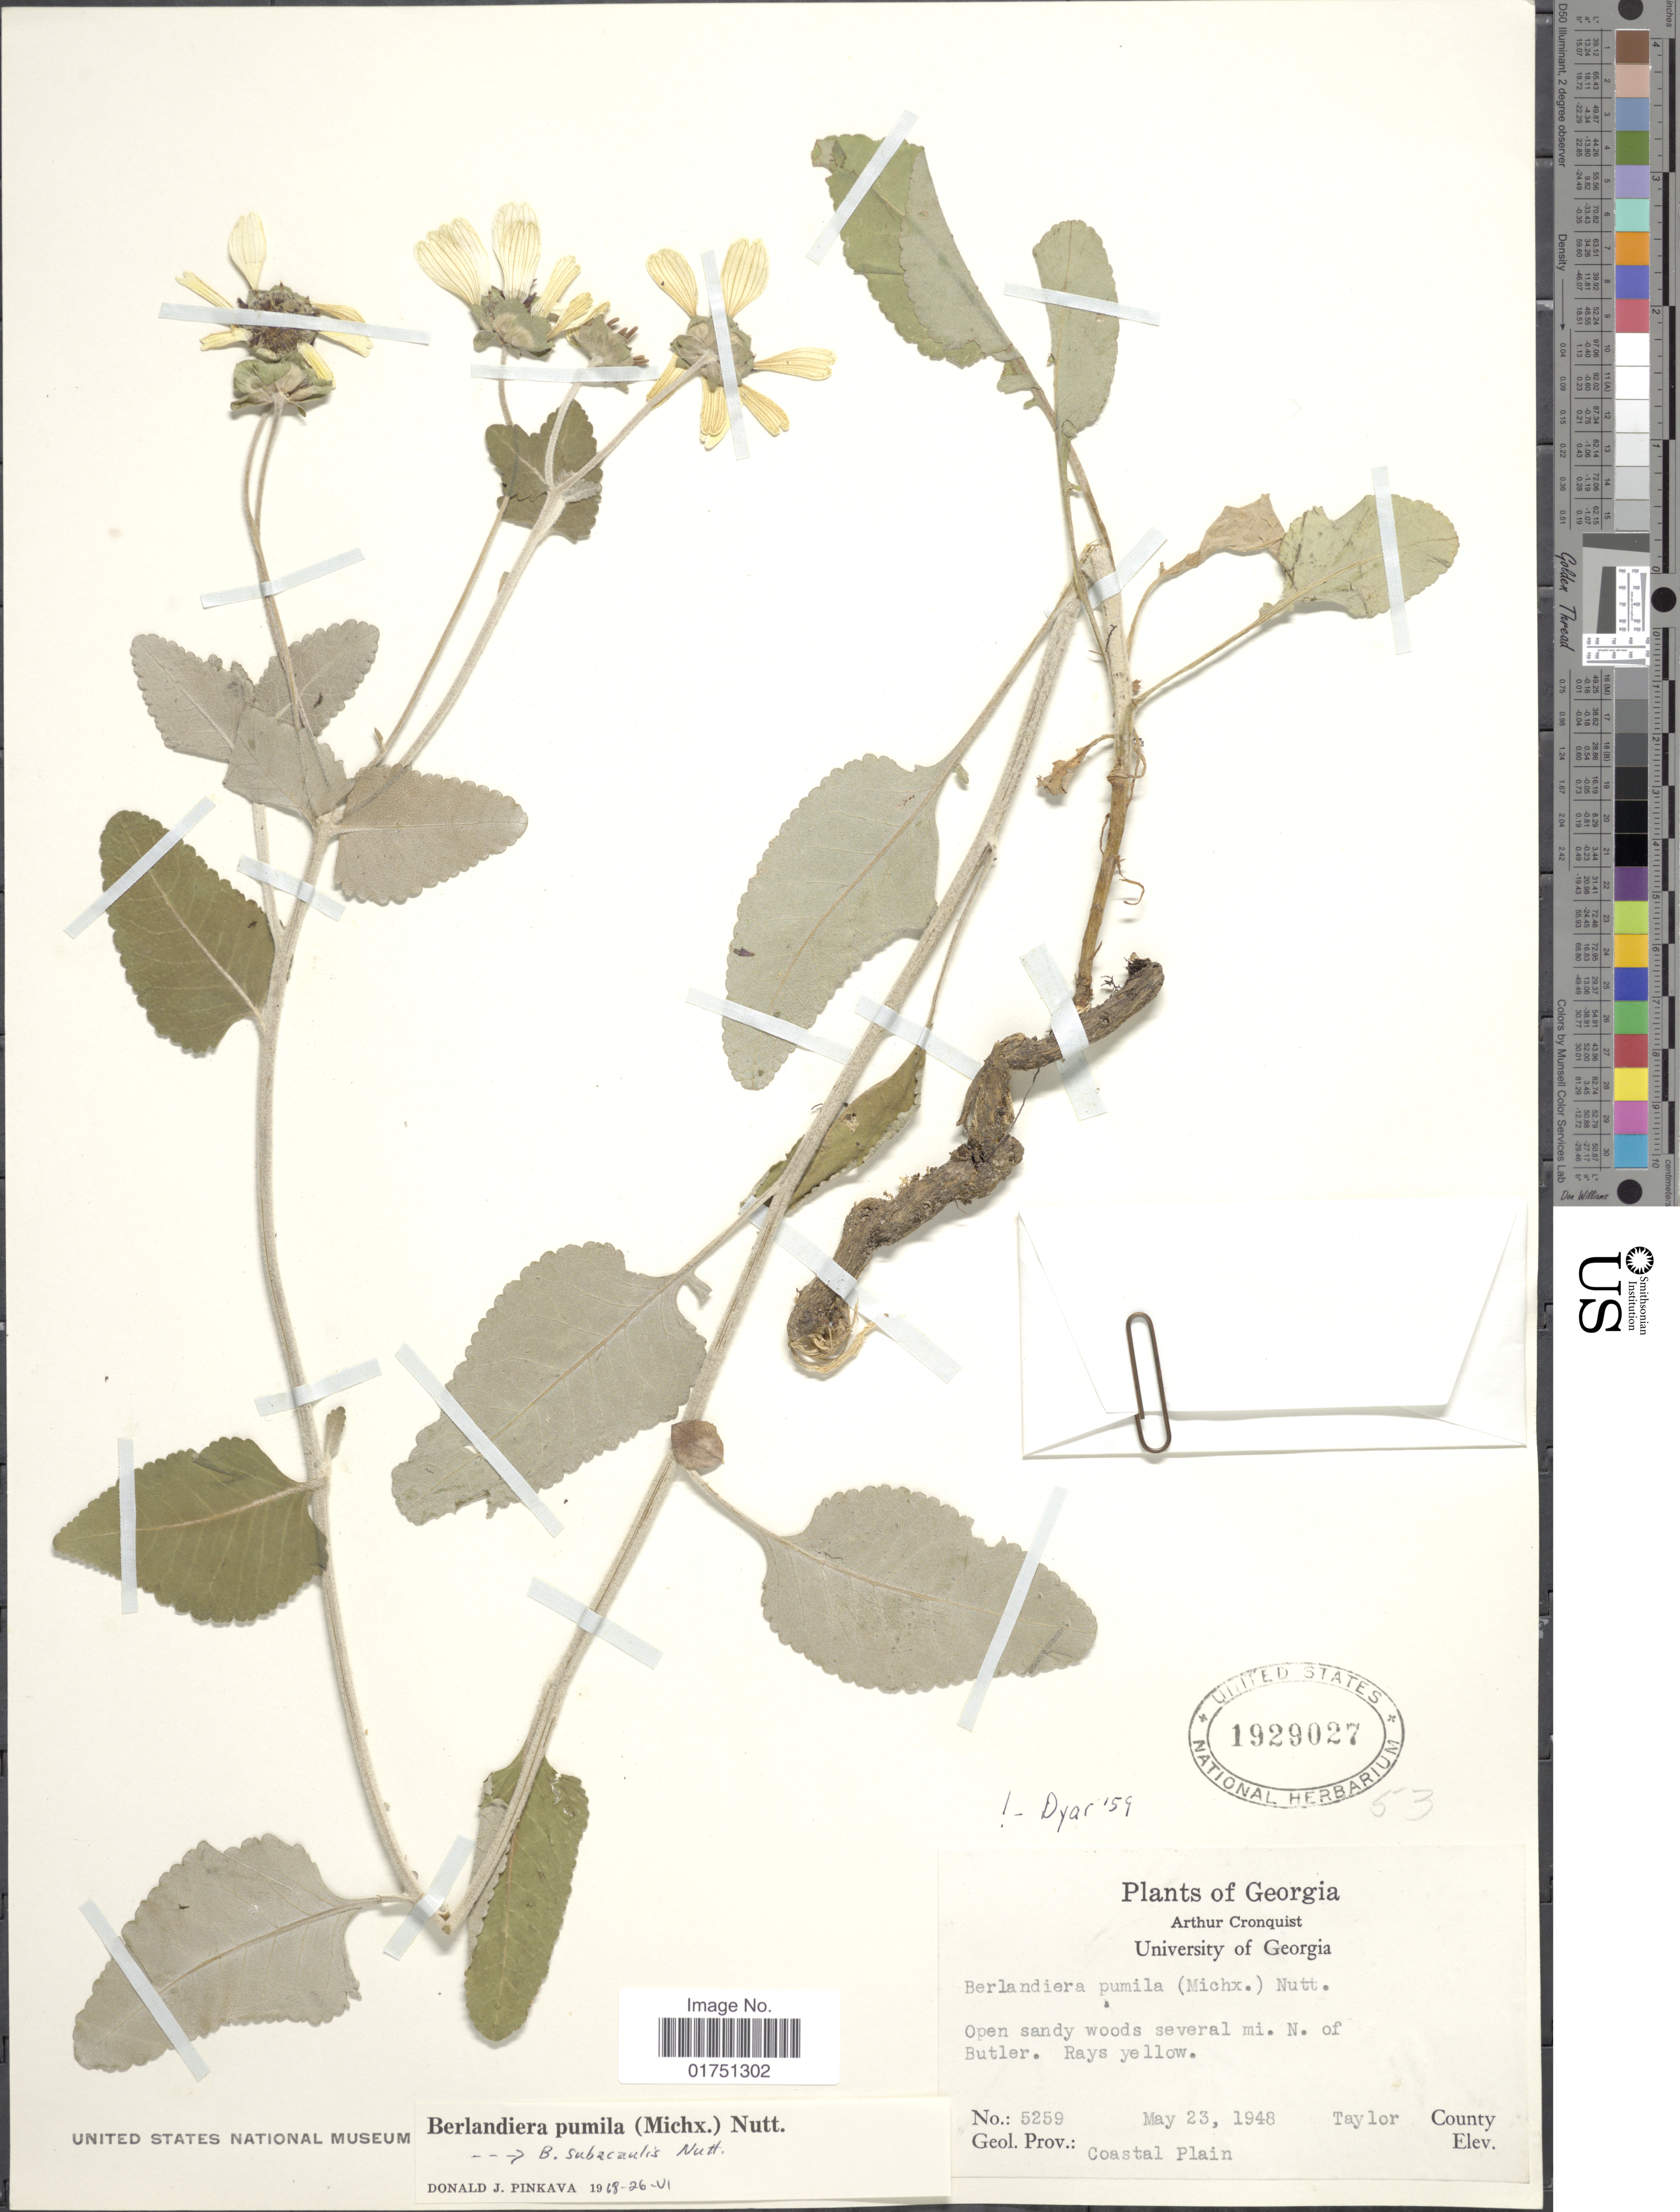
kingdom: Plantae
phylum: Tracheophyta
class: Magnoliopsida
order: Asterales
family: Asteraceae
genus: Berlandiera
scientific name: Berlandiera pumila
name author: (Michx.) Nutt.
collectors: A. J. Cronquist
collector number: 5259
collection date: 1948-05-23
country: United States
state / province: Georgia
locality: Open sandy woods several mi. N. of Butler. Taylor County. Geol. Prov.: Coastal Plain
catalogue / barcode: US 1929027